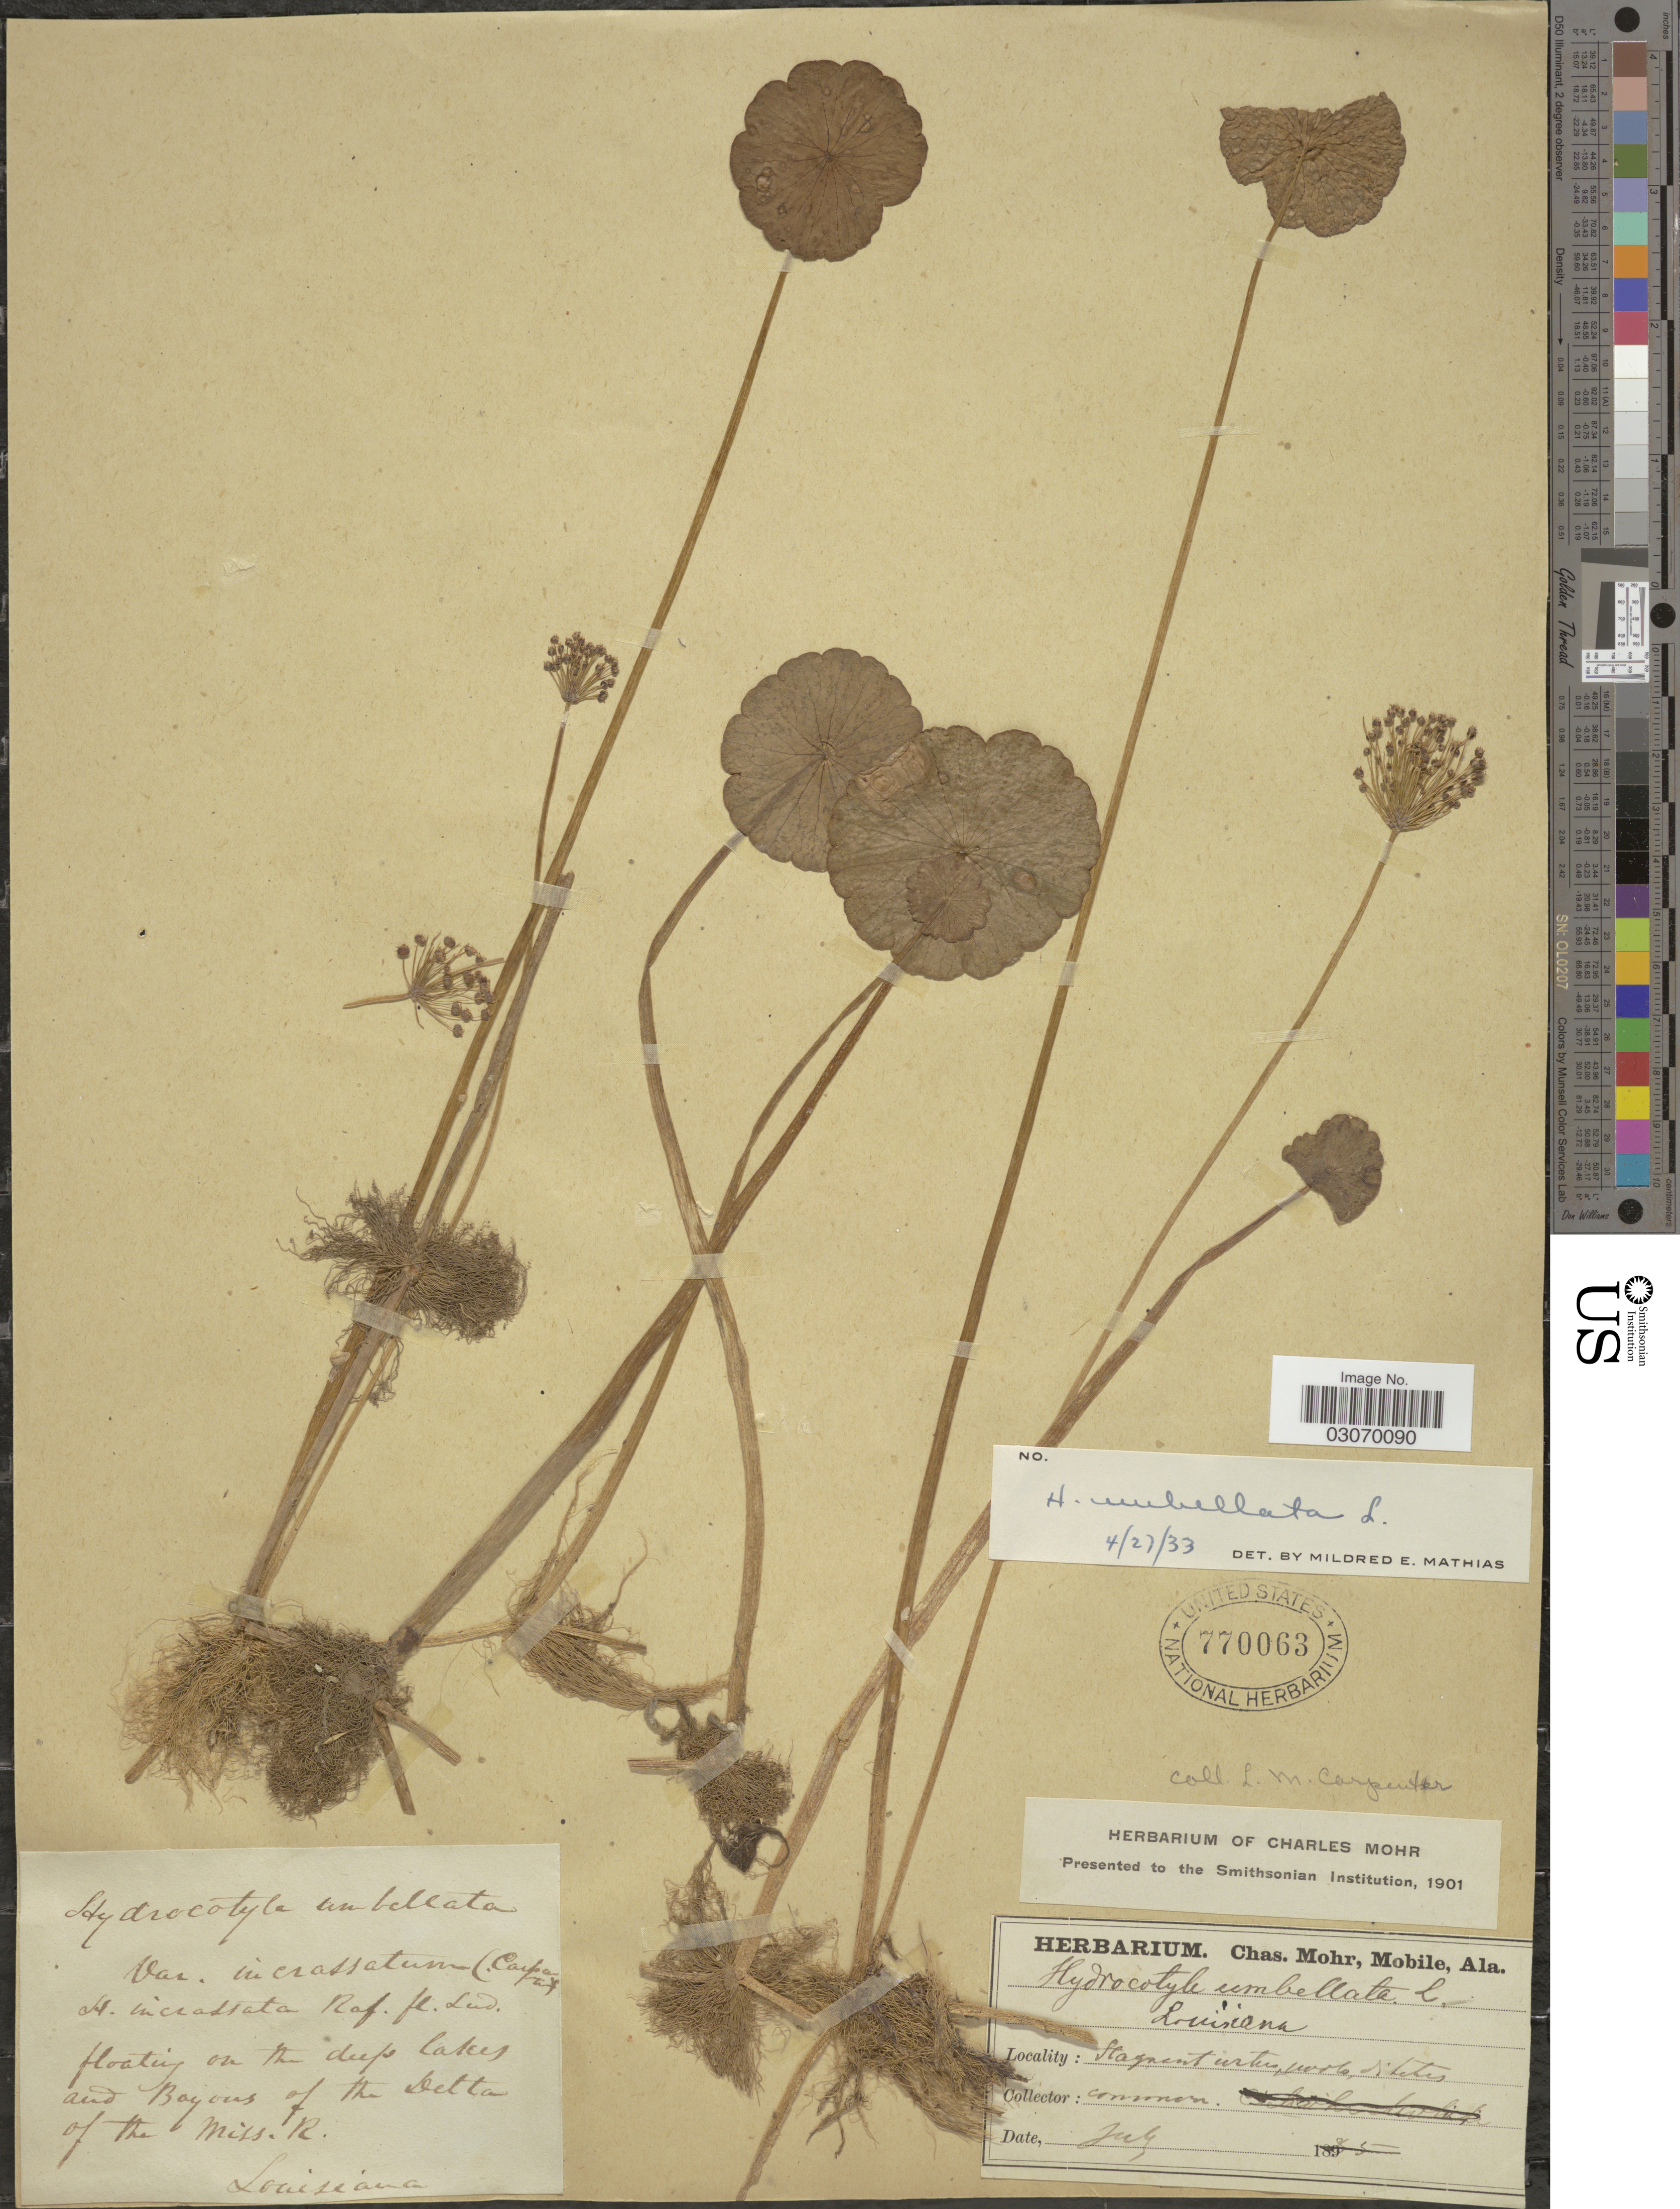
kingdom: Plantae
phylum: Tracheophyta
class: Magnoliopsida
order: Apiales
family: Araliaceae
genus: Hydrocotyle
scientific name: Hydrocotyle umbellata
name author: L.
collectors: ex herb. Charles Mohr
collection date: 1885-07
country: United States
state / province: Louisiana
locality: Floating on the deep lakes and Bayous of the Delta of the Miss. R. Stagnant waters, woods, ditches.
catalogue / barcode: US 770063